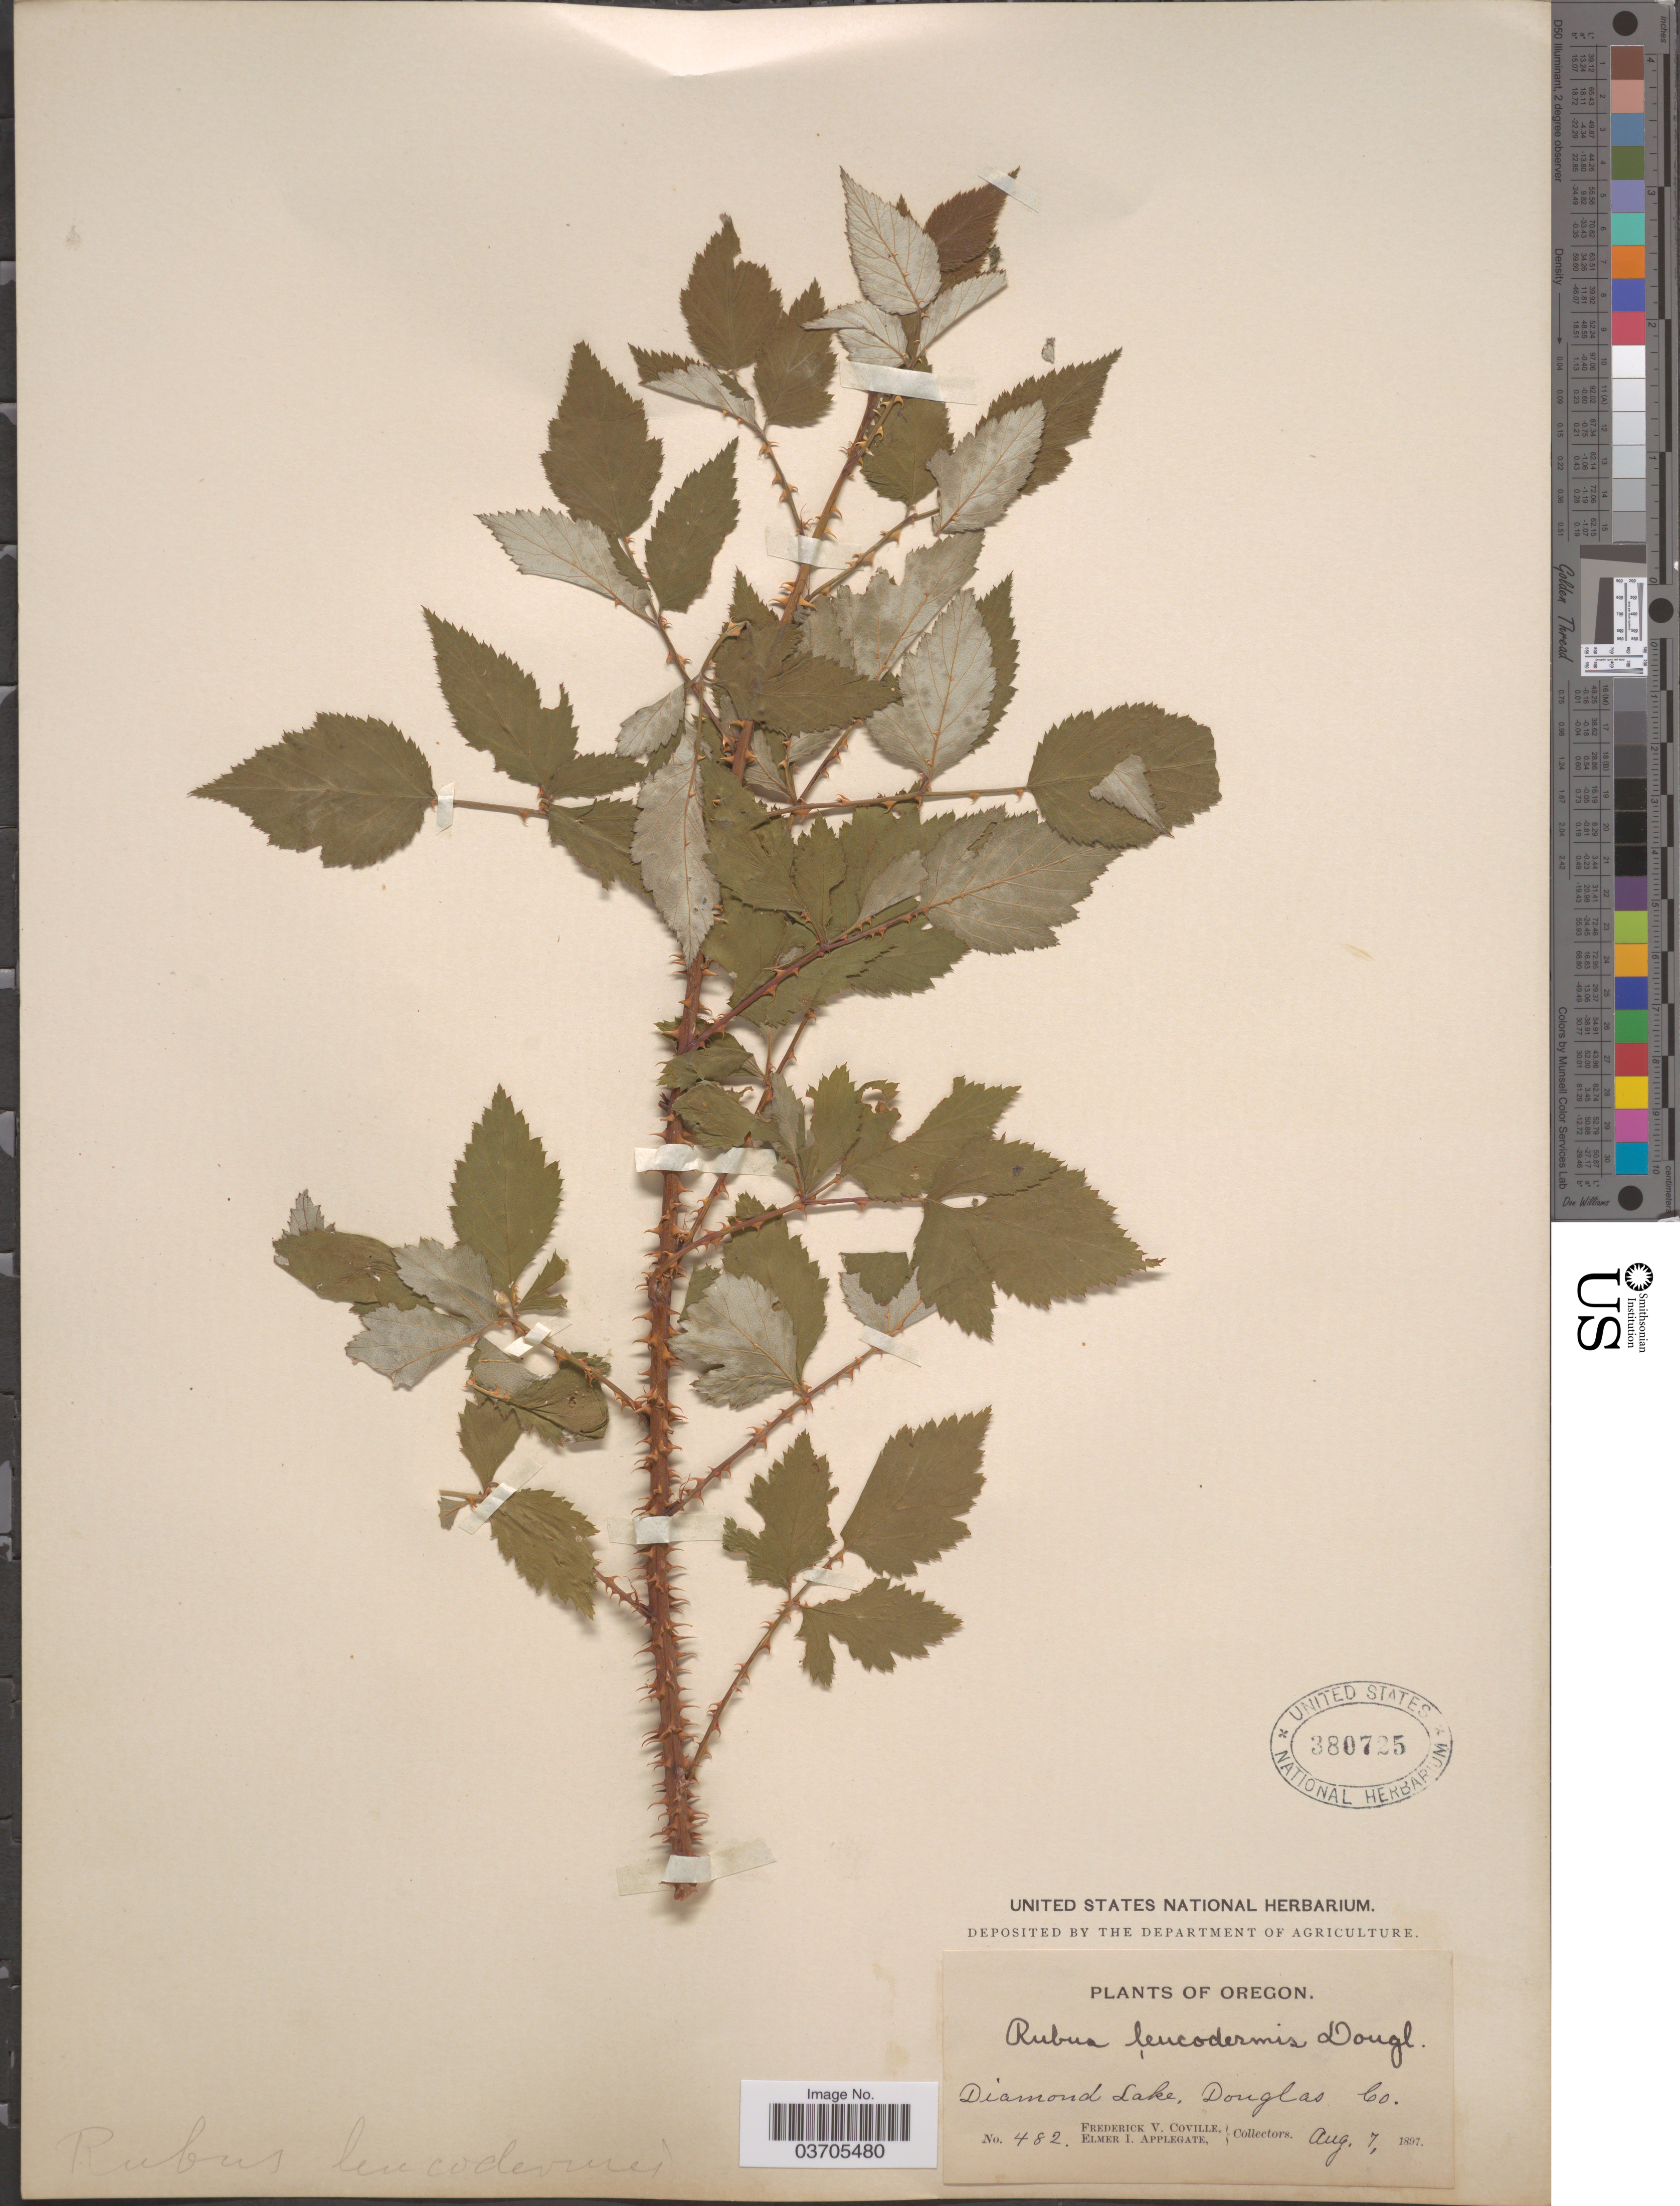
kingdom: Plantae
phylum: Tracheophyta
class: Magnoliopsida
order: Rosales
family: Rosaceae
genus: Rubus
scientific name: Rubus leucodermis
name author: Douglas ex Torr. & A. Gray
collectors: F. V. Coville & E. I. Applegate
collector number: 482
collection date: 1897-08-07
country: United States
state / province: Oregon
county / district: Douglas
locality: Diamond Lake, Douglas Co.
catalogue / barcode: US 380725